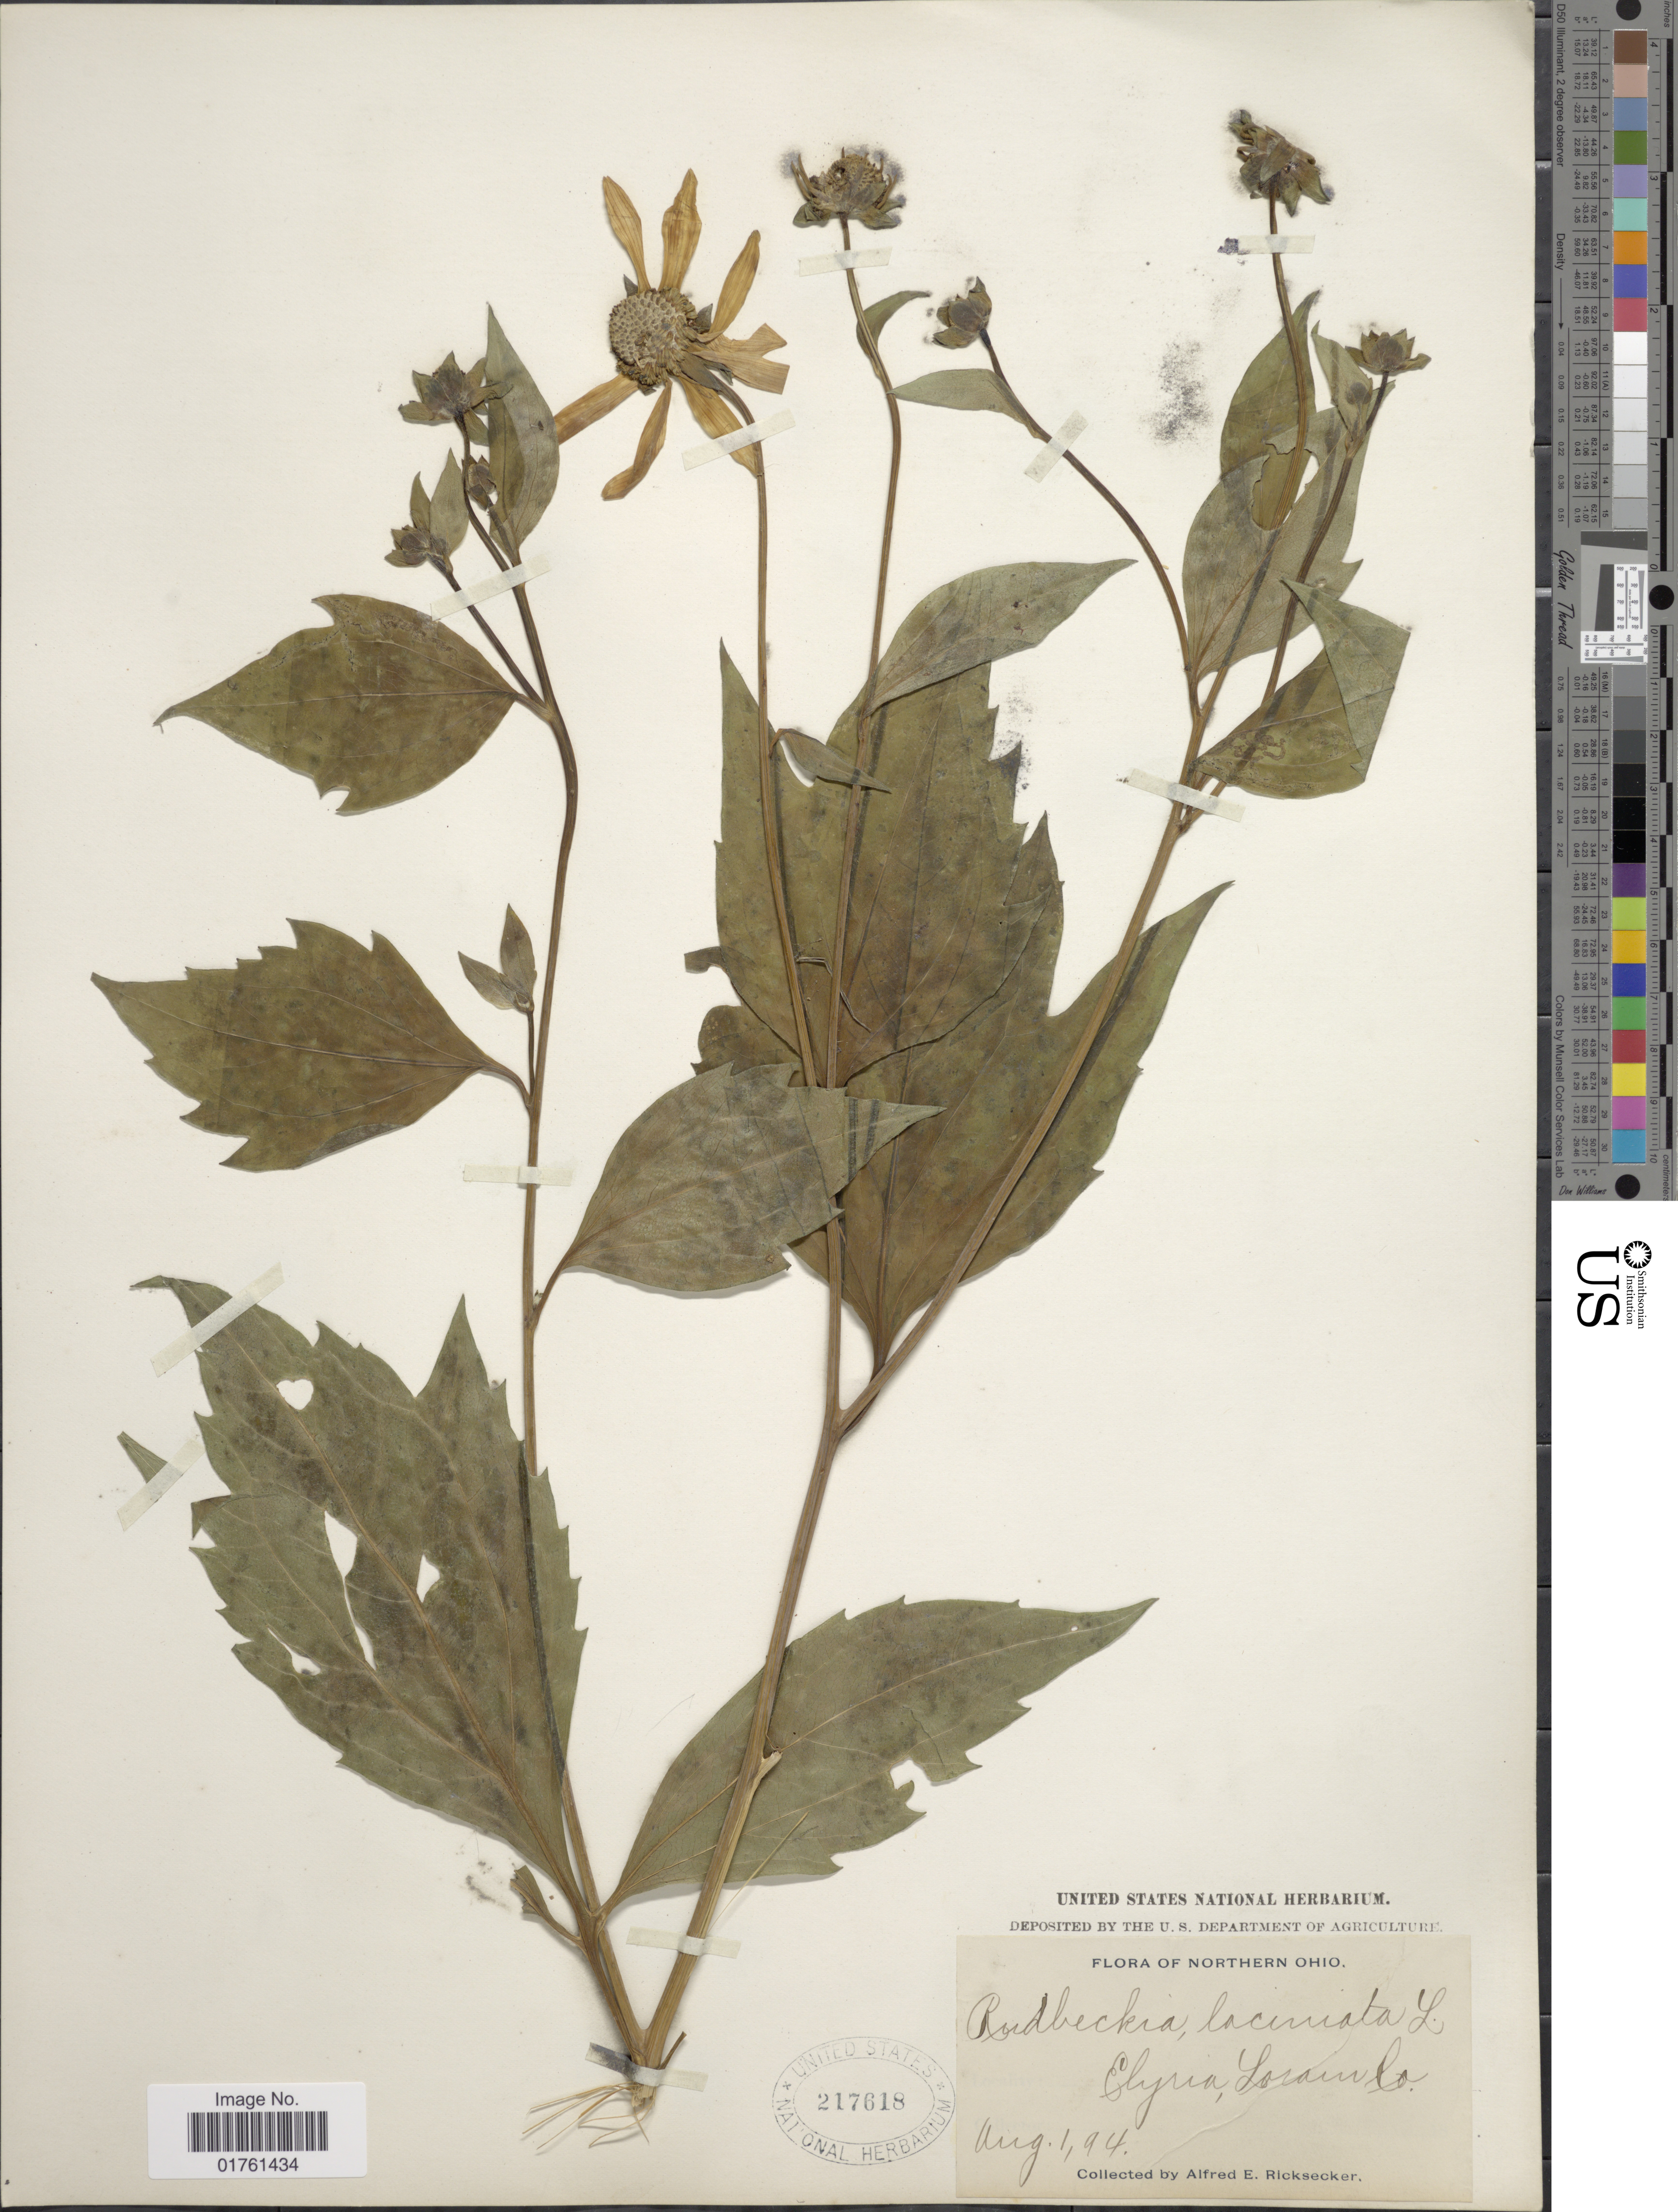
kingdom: Plantae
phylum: Tracheophyta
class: Magnoliopsida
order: Asterales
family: Asteraceae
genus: Rudbeckia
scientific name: Rudbeckia laciniata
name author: L.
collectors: A. E. Ricksecker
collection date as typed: Transcribed d/m/y: 1/8/94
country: United States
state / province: Ohio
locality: Northern Ohio, Clyria, Lorain Co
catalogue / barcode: US 217618